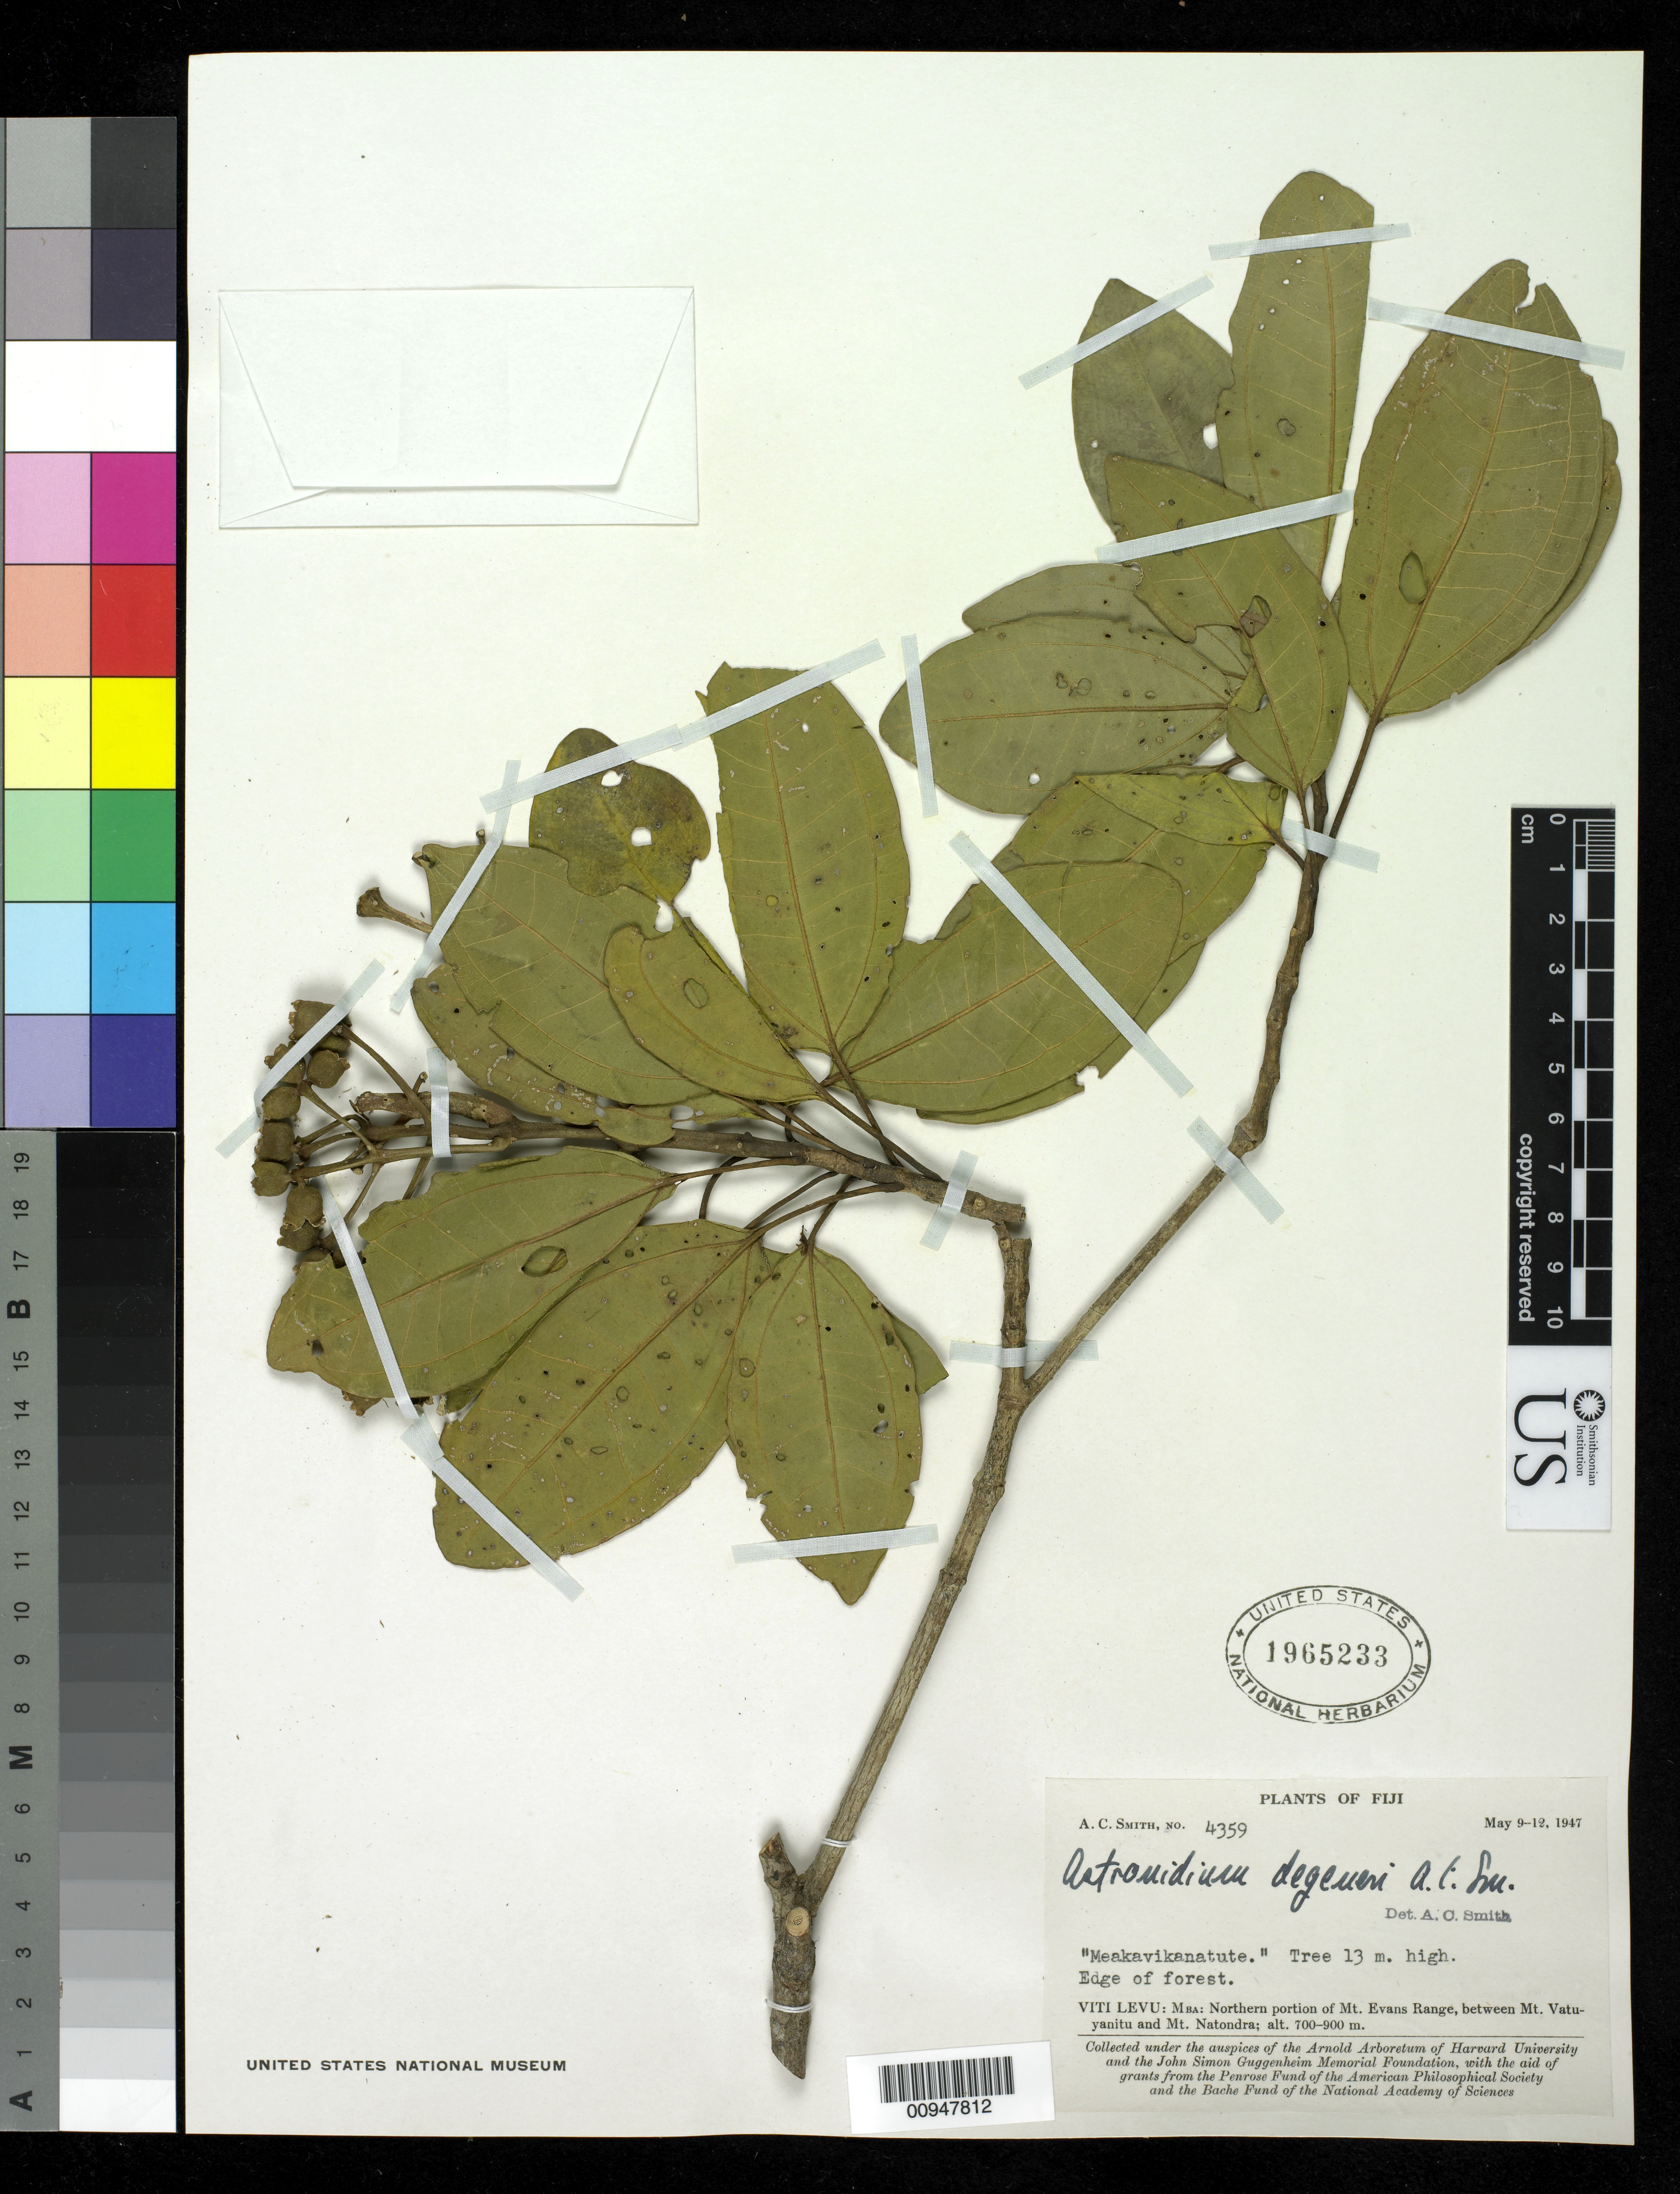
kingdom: Plantae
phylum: Tracheophyta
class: Magnoliopsida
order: Myrtales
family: Melastomataceae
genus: Astronidium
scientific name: Astronidium degeneri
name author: A.C. Sm.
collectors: C. A. Smith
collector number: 4359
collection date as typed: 12 Mar 1947 to 09 May 1947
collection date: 1947-03-12/1947-05-09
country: Fiji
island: Viti Levu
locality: N. portion of Mt. Evans range, between Mt. Vatu-yanitu & Mt. Natondra.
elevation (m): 700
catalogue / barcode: US 1965233